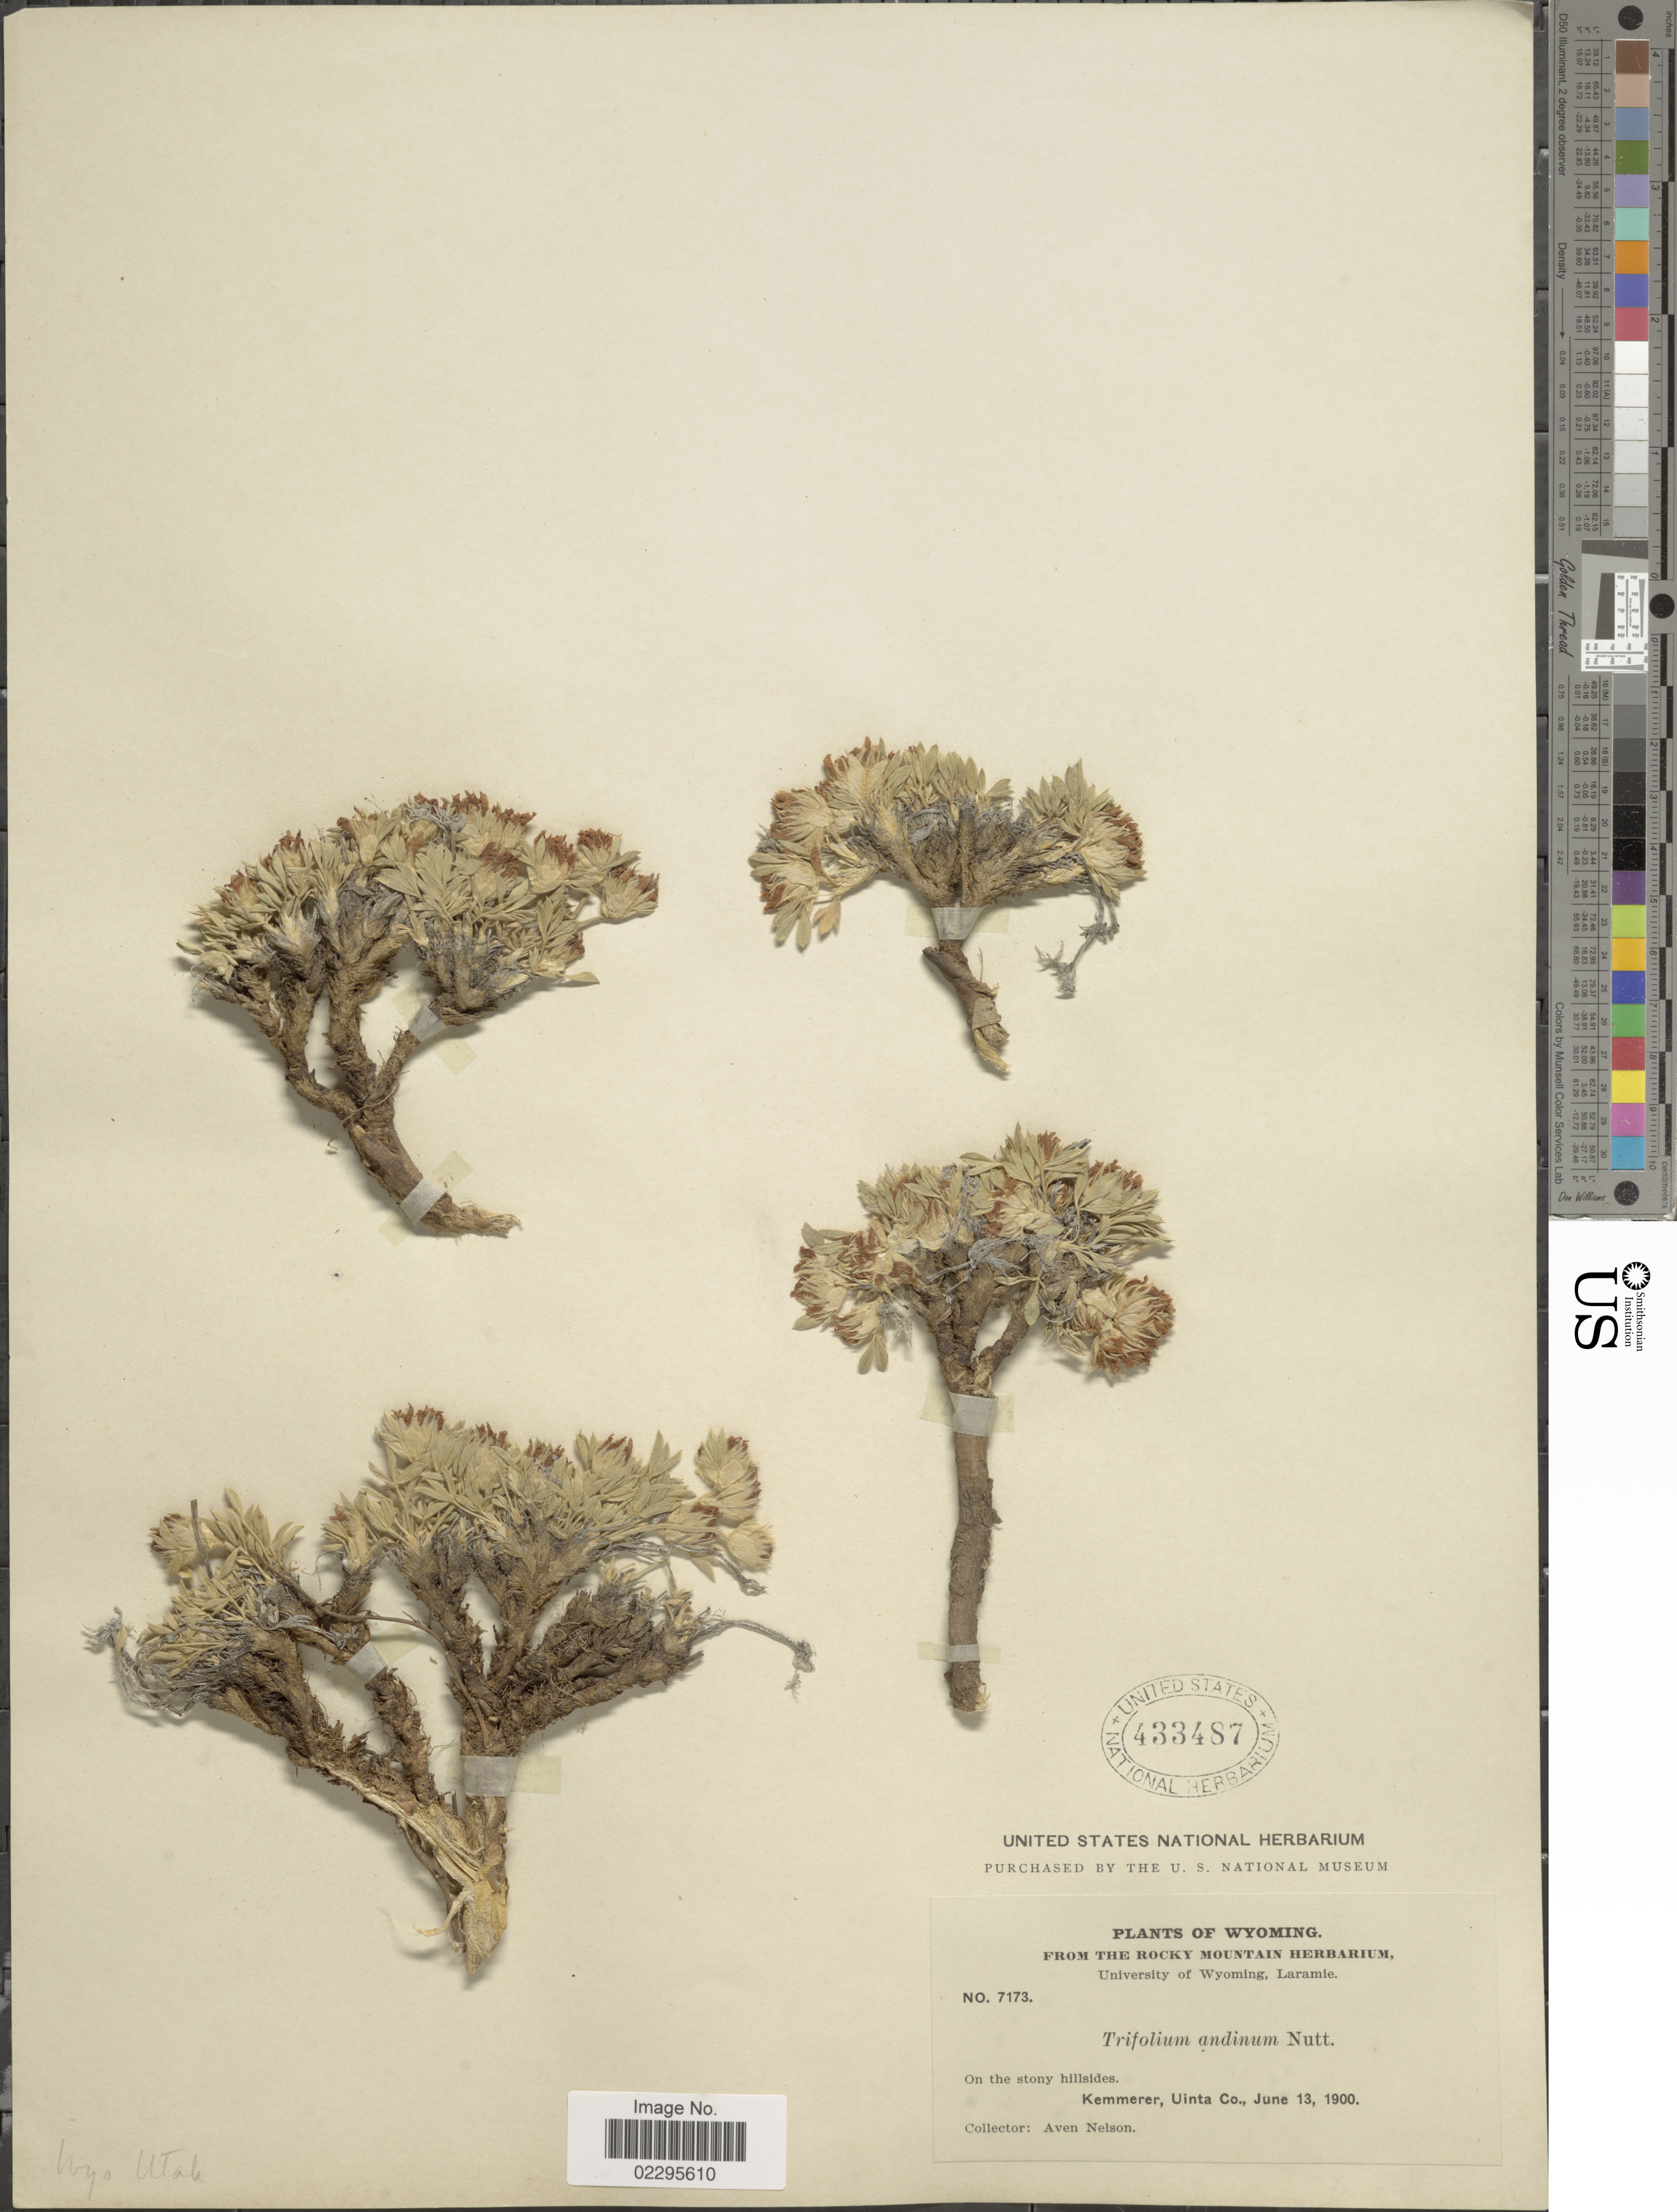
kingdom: Plantae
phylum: Tracheophyta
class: Magnoliopsida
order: Fabales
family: Fabaceae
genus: Trifolium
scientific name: Trifolium andinum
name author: Nutt.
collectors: A. Nelson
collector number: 7173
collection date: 1900-06-13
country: United States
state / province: Wyoming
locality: Kemmerer, Uinta Co.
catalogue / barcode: US 433487